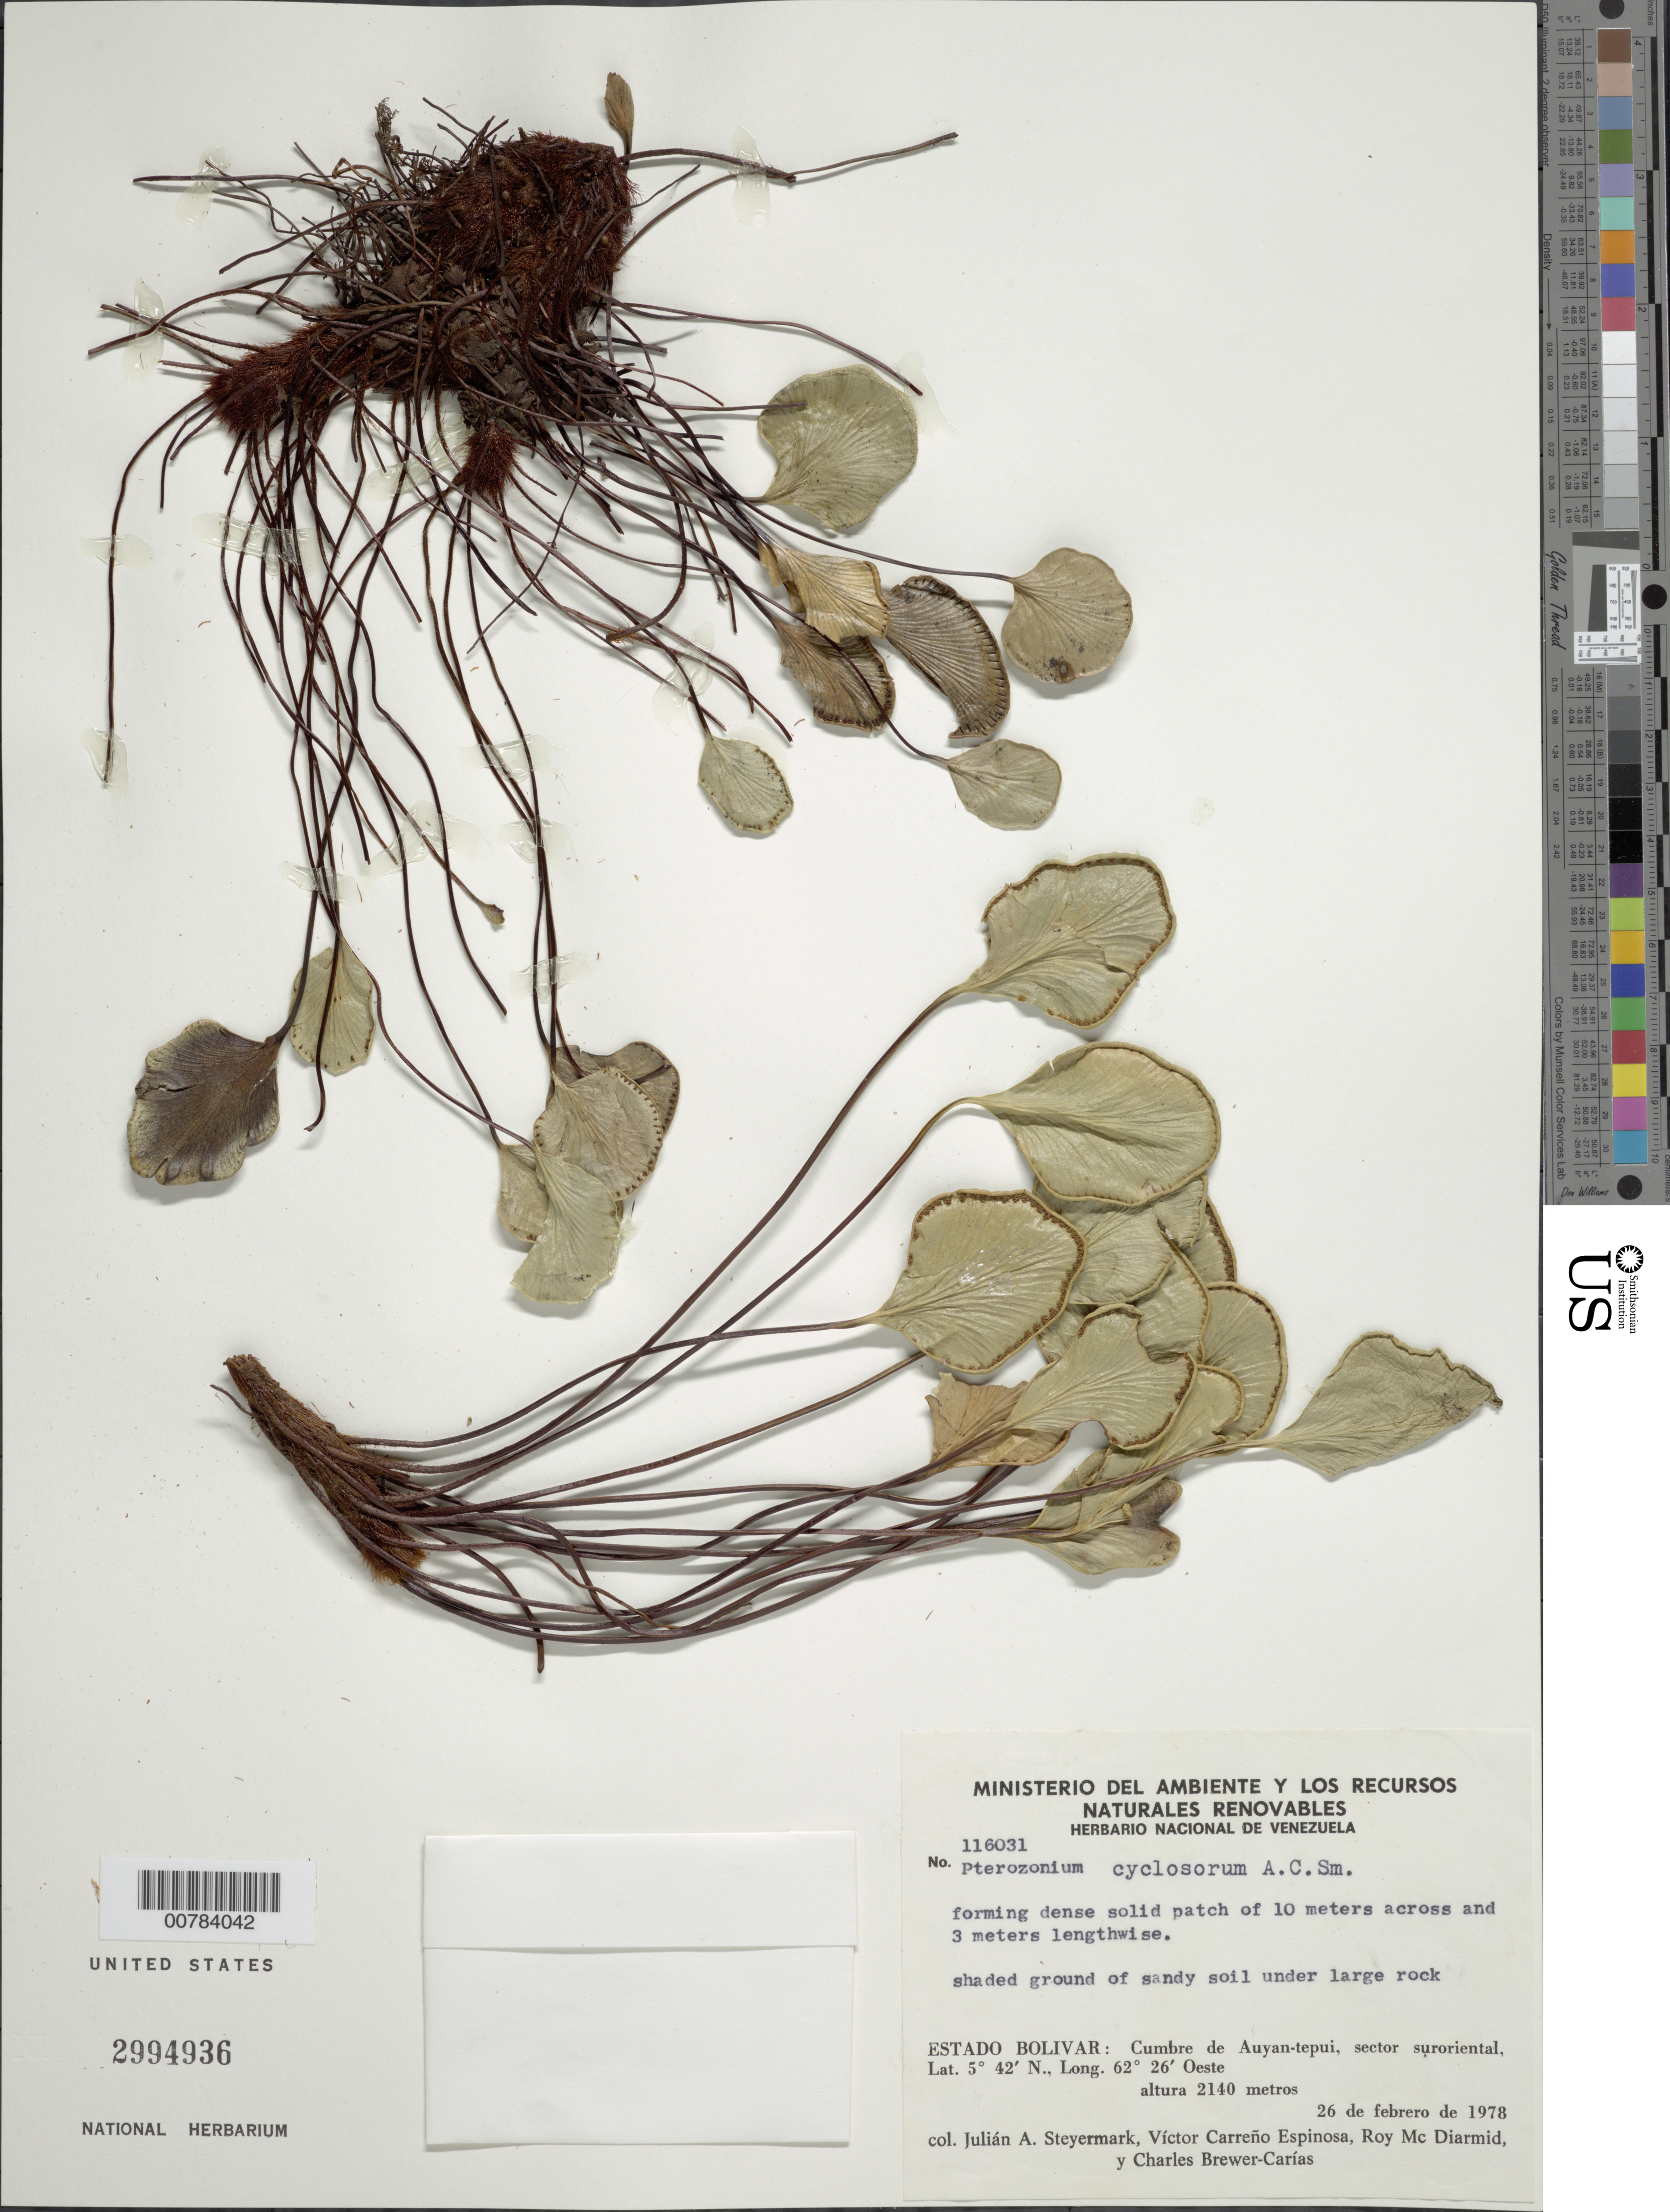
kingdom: Plantae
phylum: Tracheophyta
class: Polypodiopsida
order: Polypodiales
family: Pteridaceae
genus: Pterozonium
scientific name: Pterozonium cyclosorum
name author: A.C. Sm.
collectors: J. Steyermark, V. Carreño E., R. Mc Diarmid & C. Brewer-Carias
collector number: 116031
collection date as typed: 26-Feb-78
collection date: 1978-02-26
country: Venezuela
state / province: Bolívar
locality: Auyan-tepuí cumbre (summit), sector suroriental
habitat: Shaded sandy loose ground under large rock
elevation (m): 2140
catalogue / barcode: US 2994936